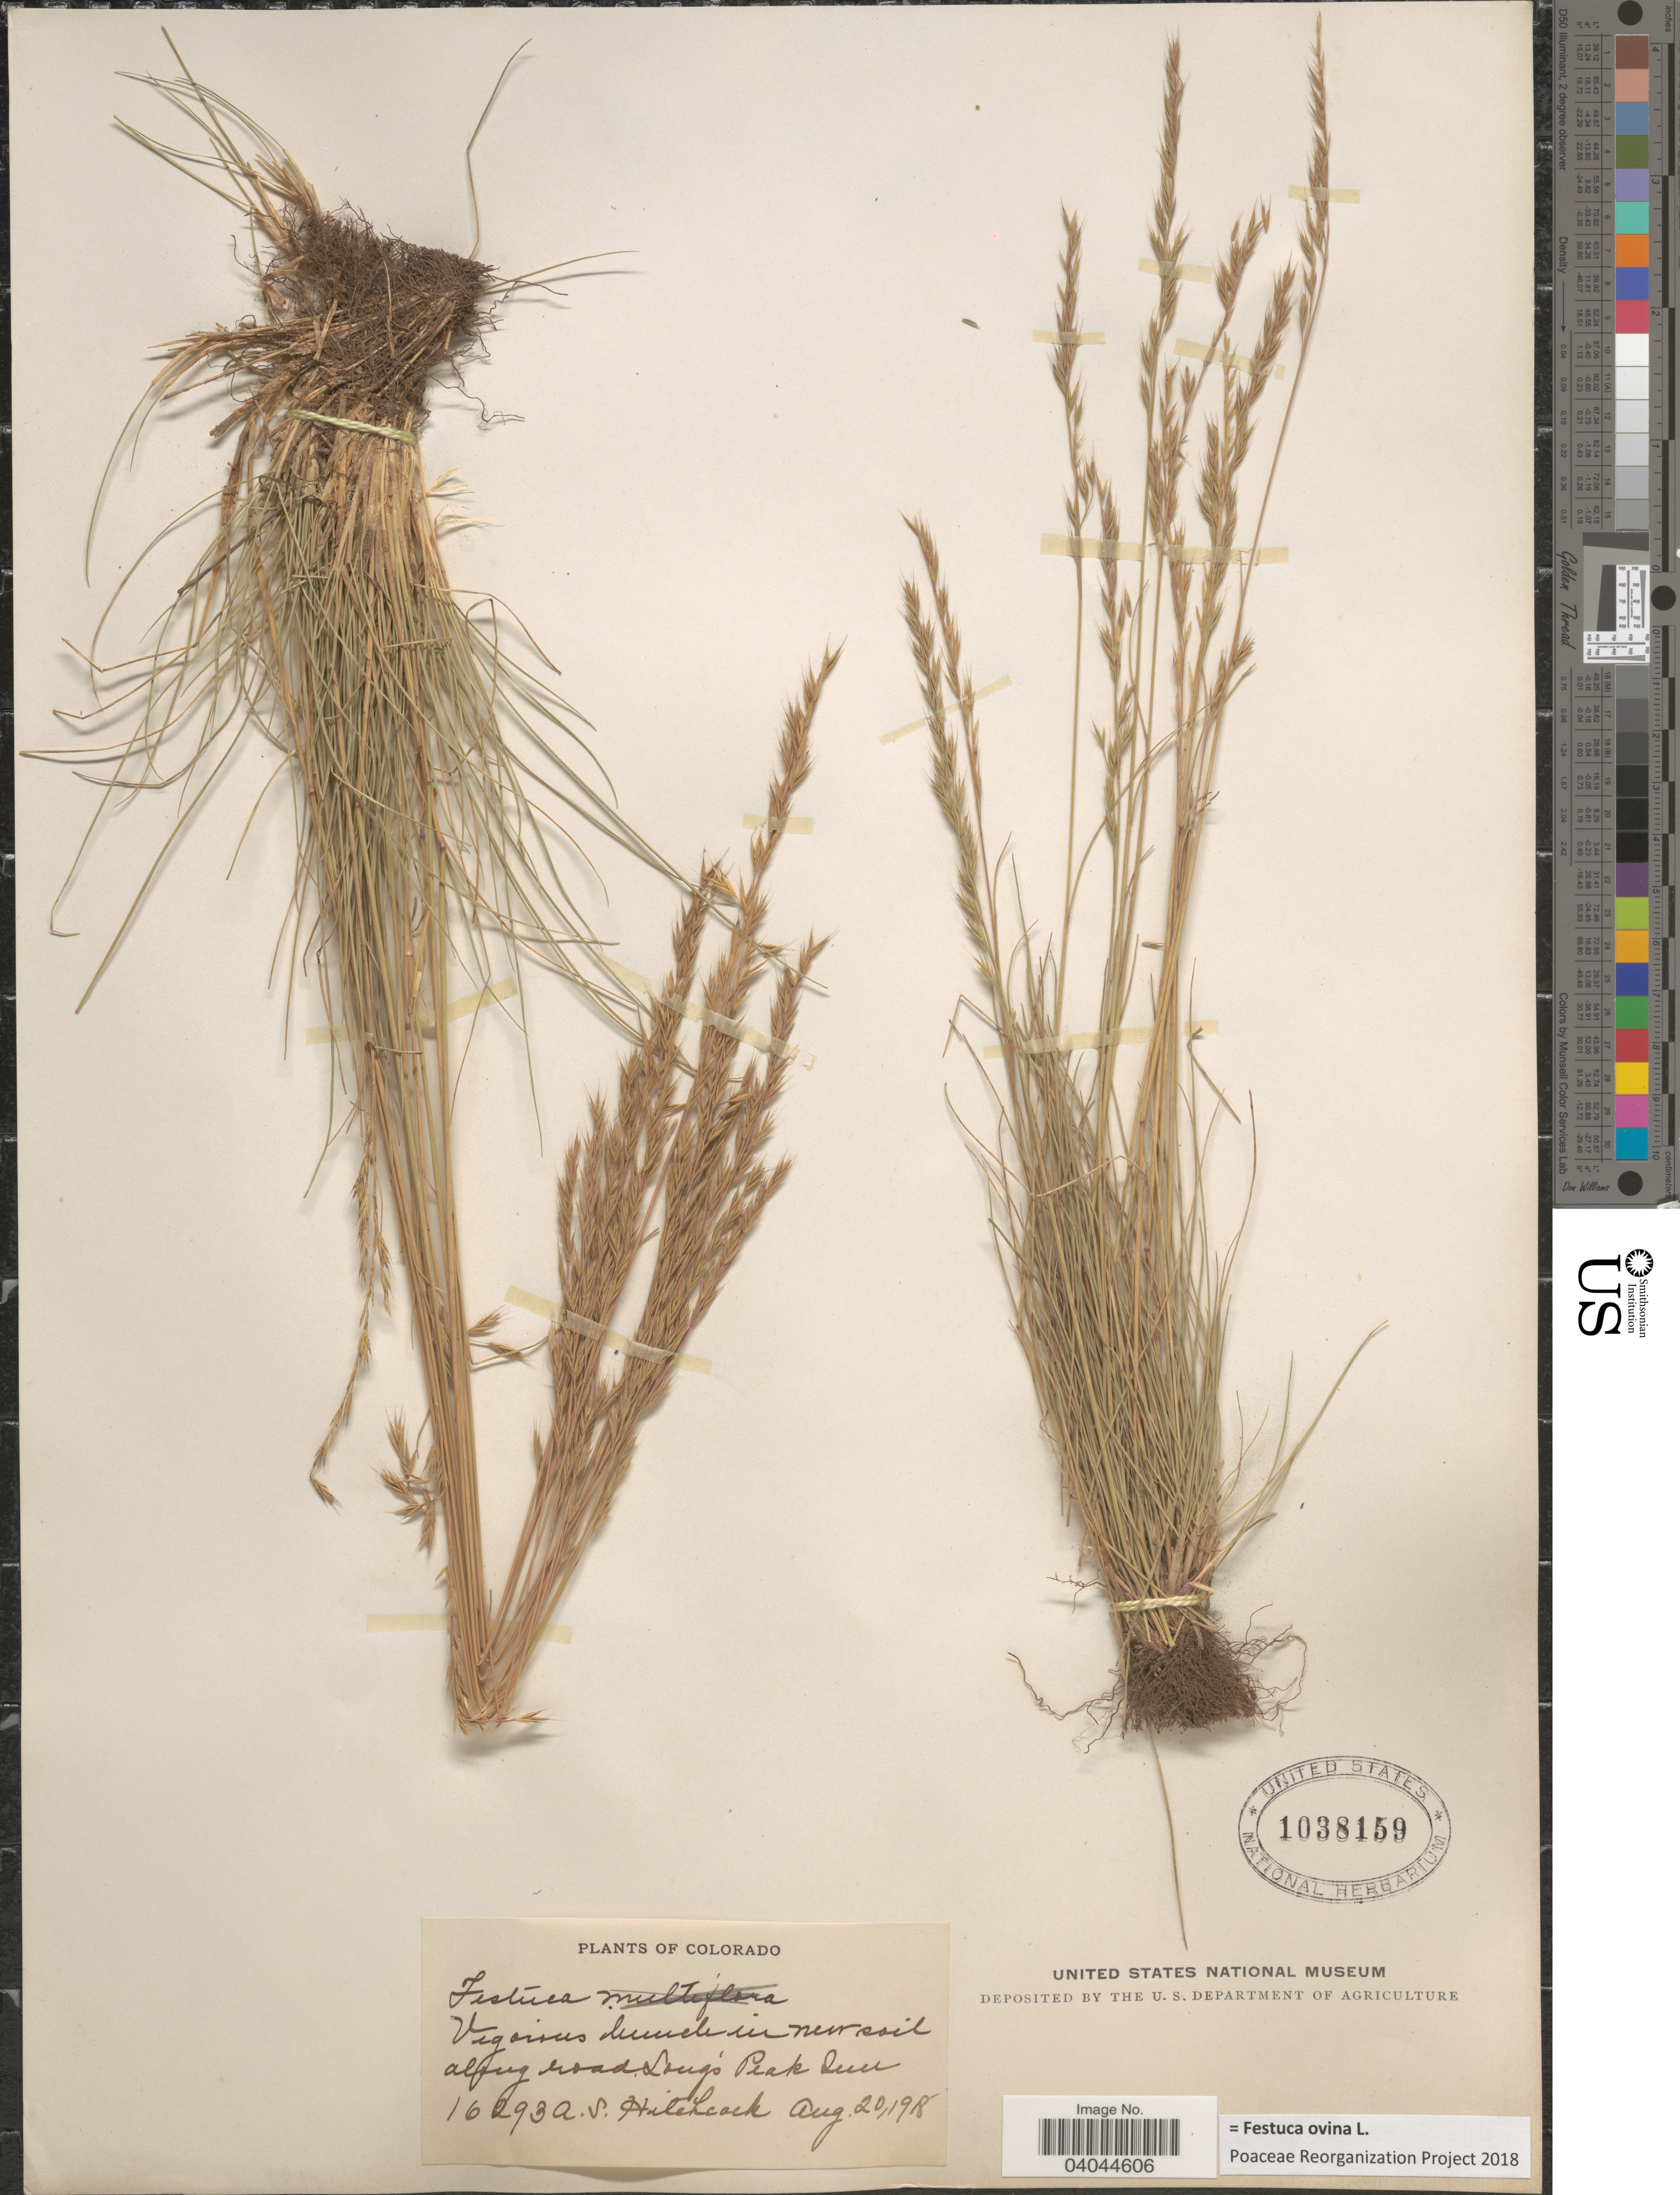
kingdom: Plantae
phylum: Tracheophyta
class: Liliopsida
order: Poales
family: Poaceae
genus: Festuca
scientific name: Festuca ovina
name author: L.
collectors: A. S. Hitchcock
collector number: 16293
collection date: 1918-08-20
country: United States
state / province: Colorado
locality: Along road Long's Peak Inn.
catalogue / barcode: US 1038159